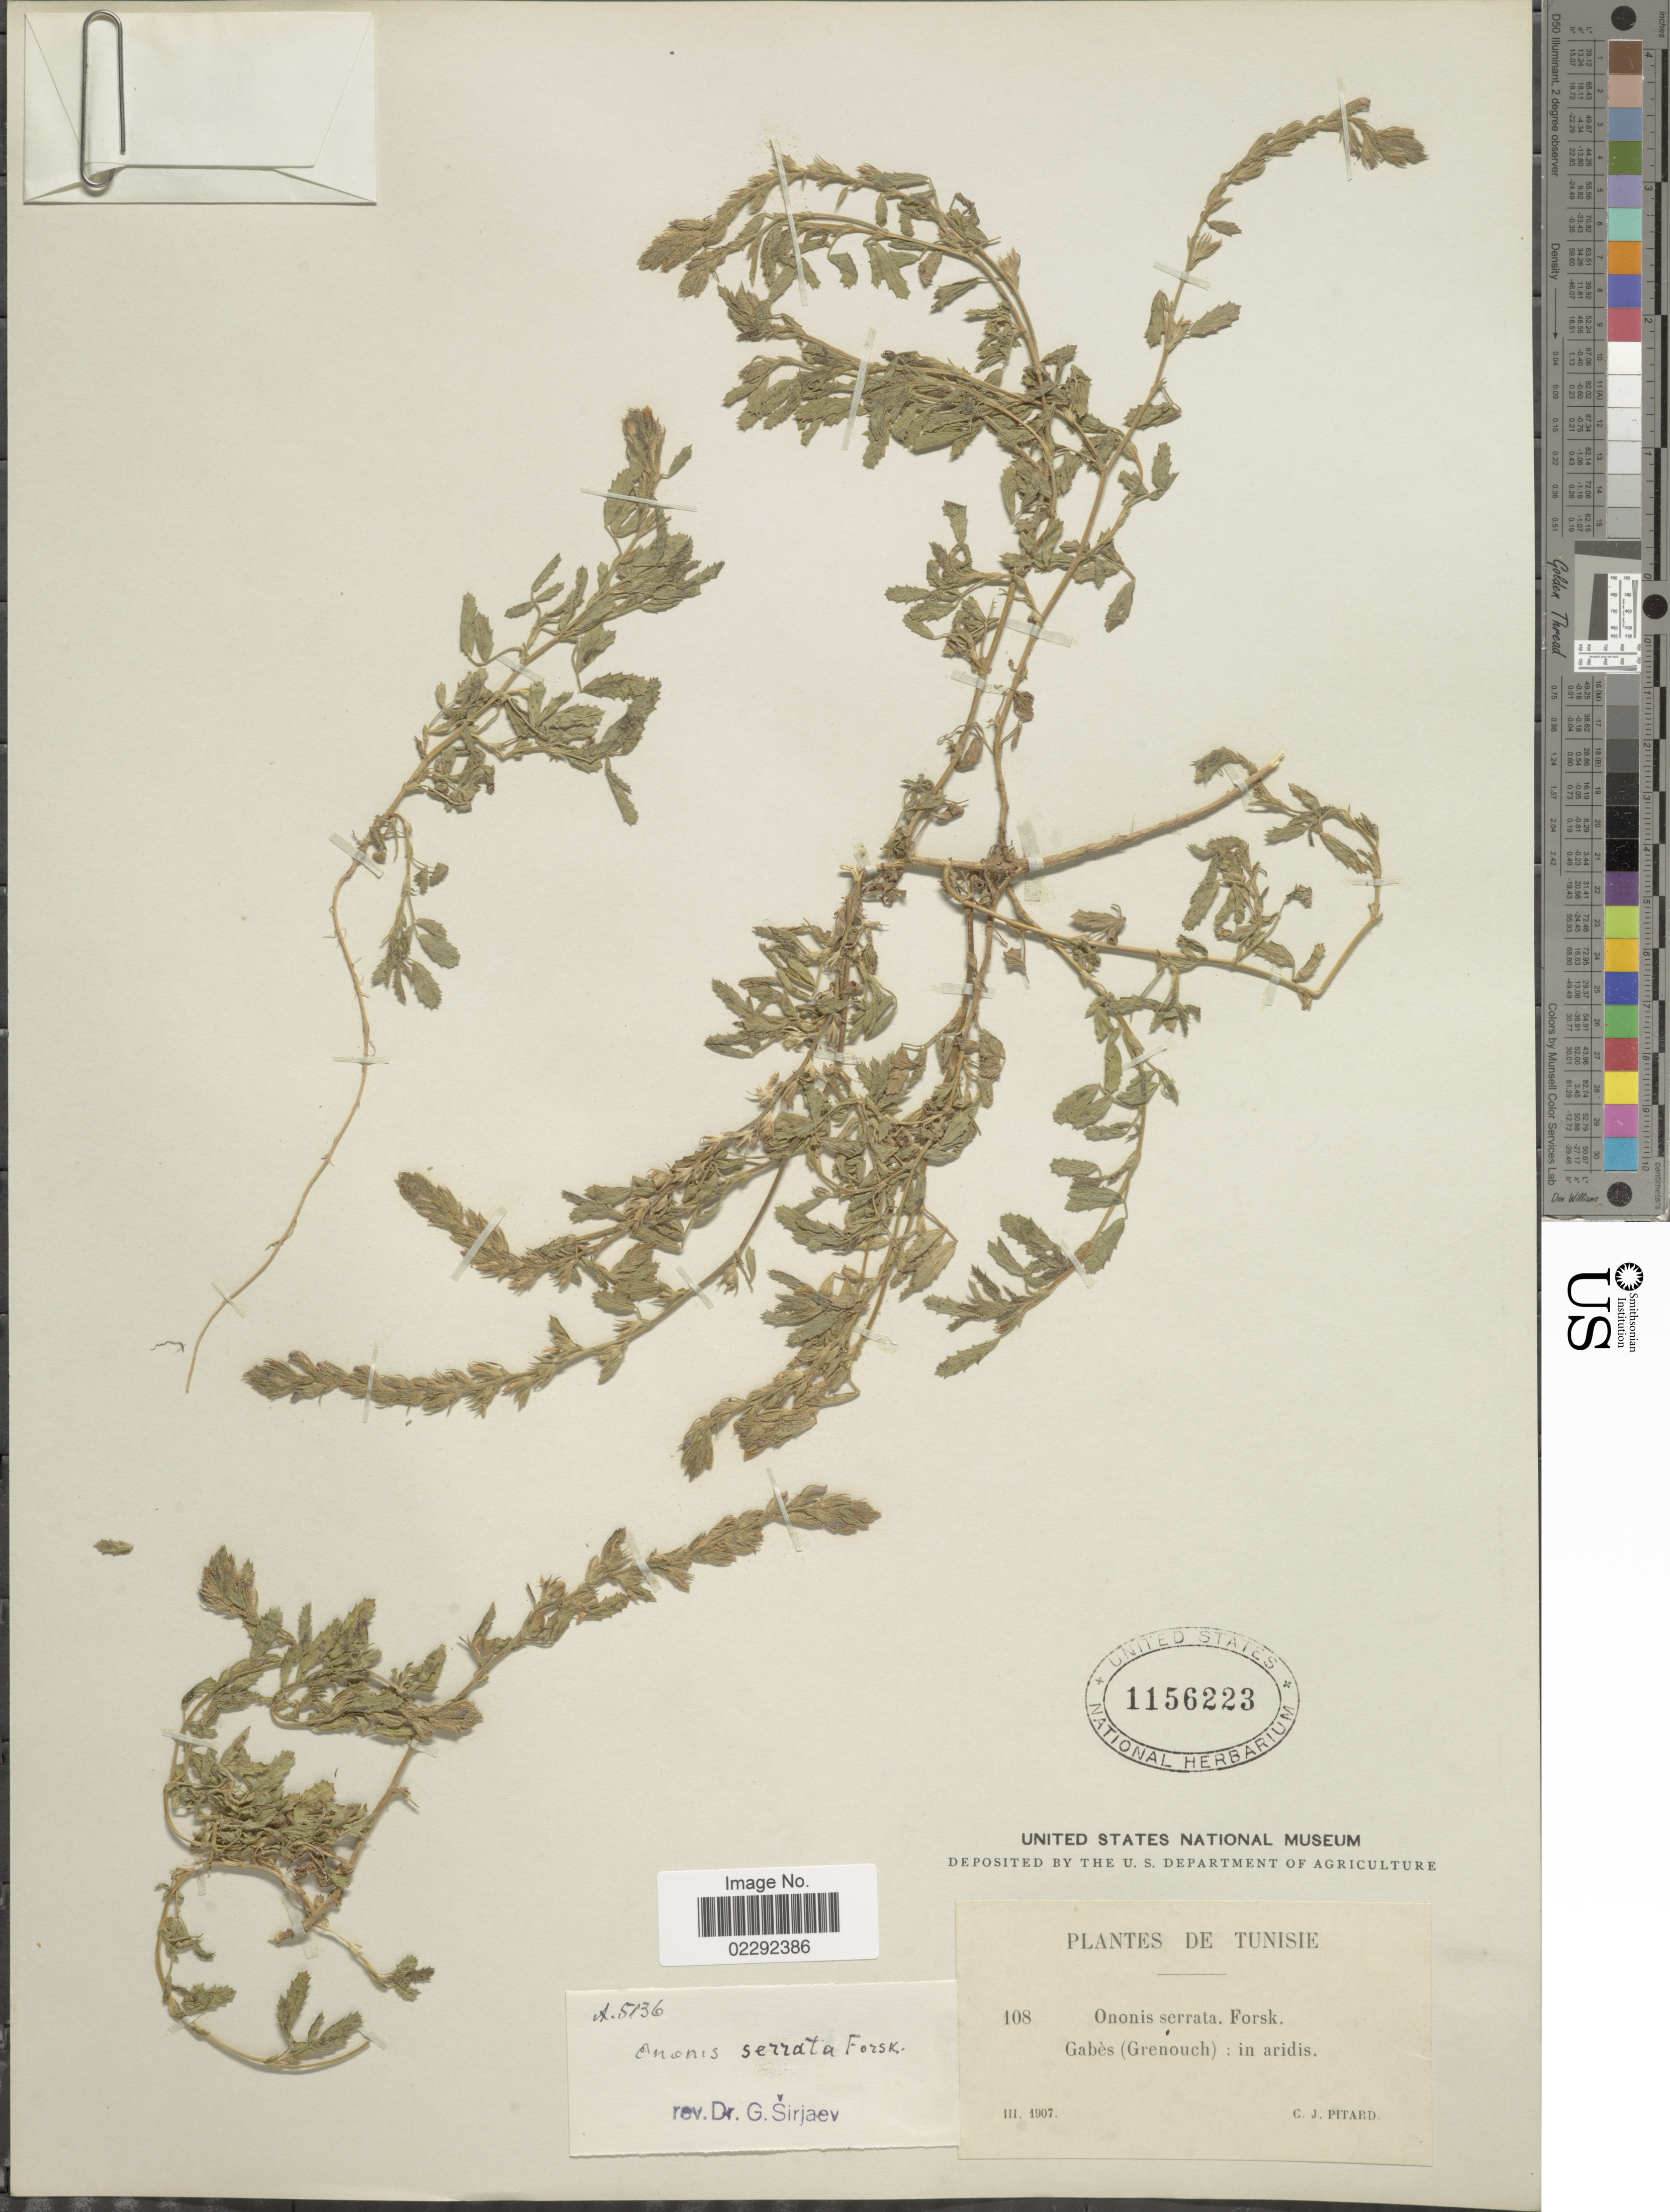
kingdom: Plantae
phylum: Tracheophyta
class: Magnoliopsida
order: Fabales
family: Fabaceae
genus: Ononis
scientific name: Ononis serrata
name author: Forssk.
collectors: C. Pitard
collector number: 108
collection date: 1907-03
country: Tunisia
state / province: Gabès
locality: Grenouch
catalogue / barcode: US 1156223